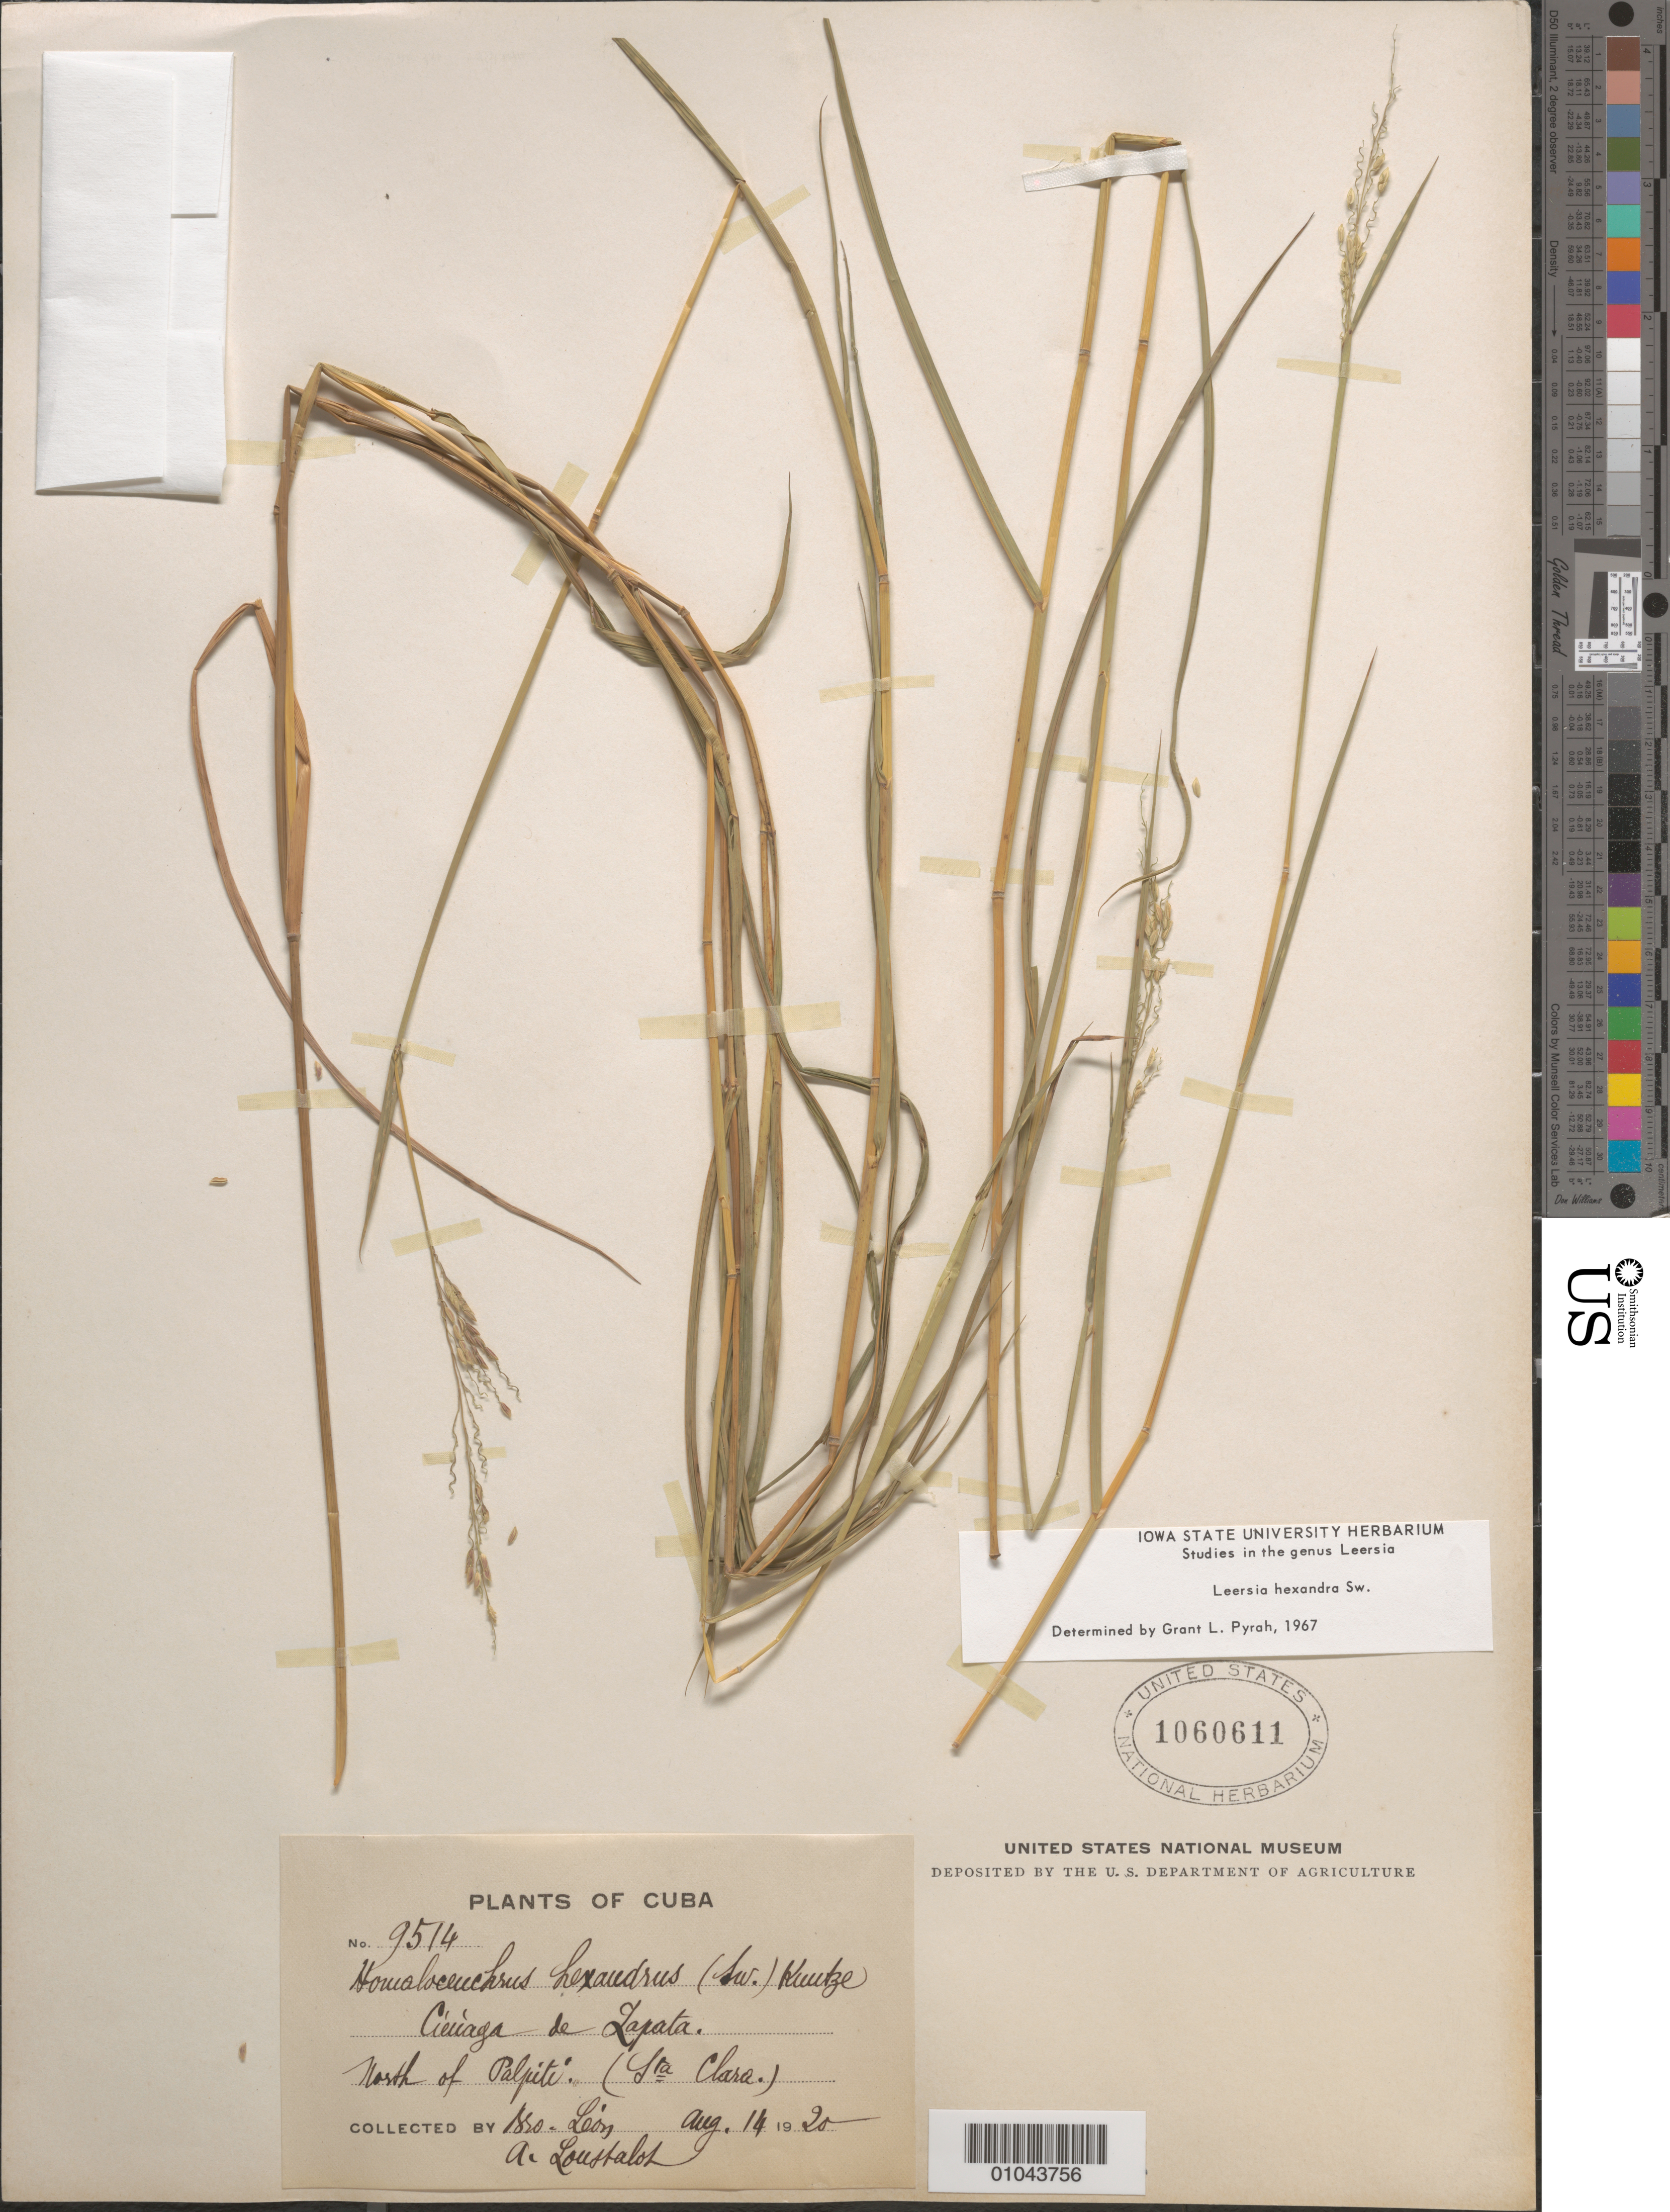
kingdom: Plantae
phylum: Tracheophyta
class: Liliopsida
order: Poales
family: Poaceae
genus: Leersia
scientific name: Leersia hexandra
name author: Sw.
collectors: Bro. León & A. Loustalot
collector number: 9514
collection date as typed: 14 Aug 1920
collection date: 1920-08-14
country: Cuba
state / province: Villa Clara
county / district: Santa Clara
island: Cuba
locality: Ciuiaga de Lapata, North of Paljiti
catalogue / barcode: US 1060611